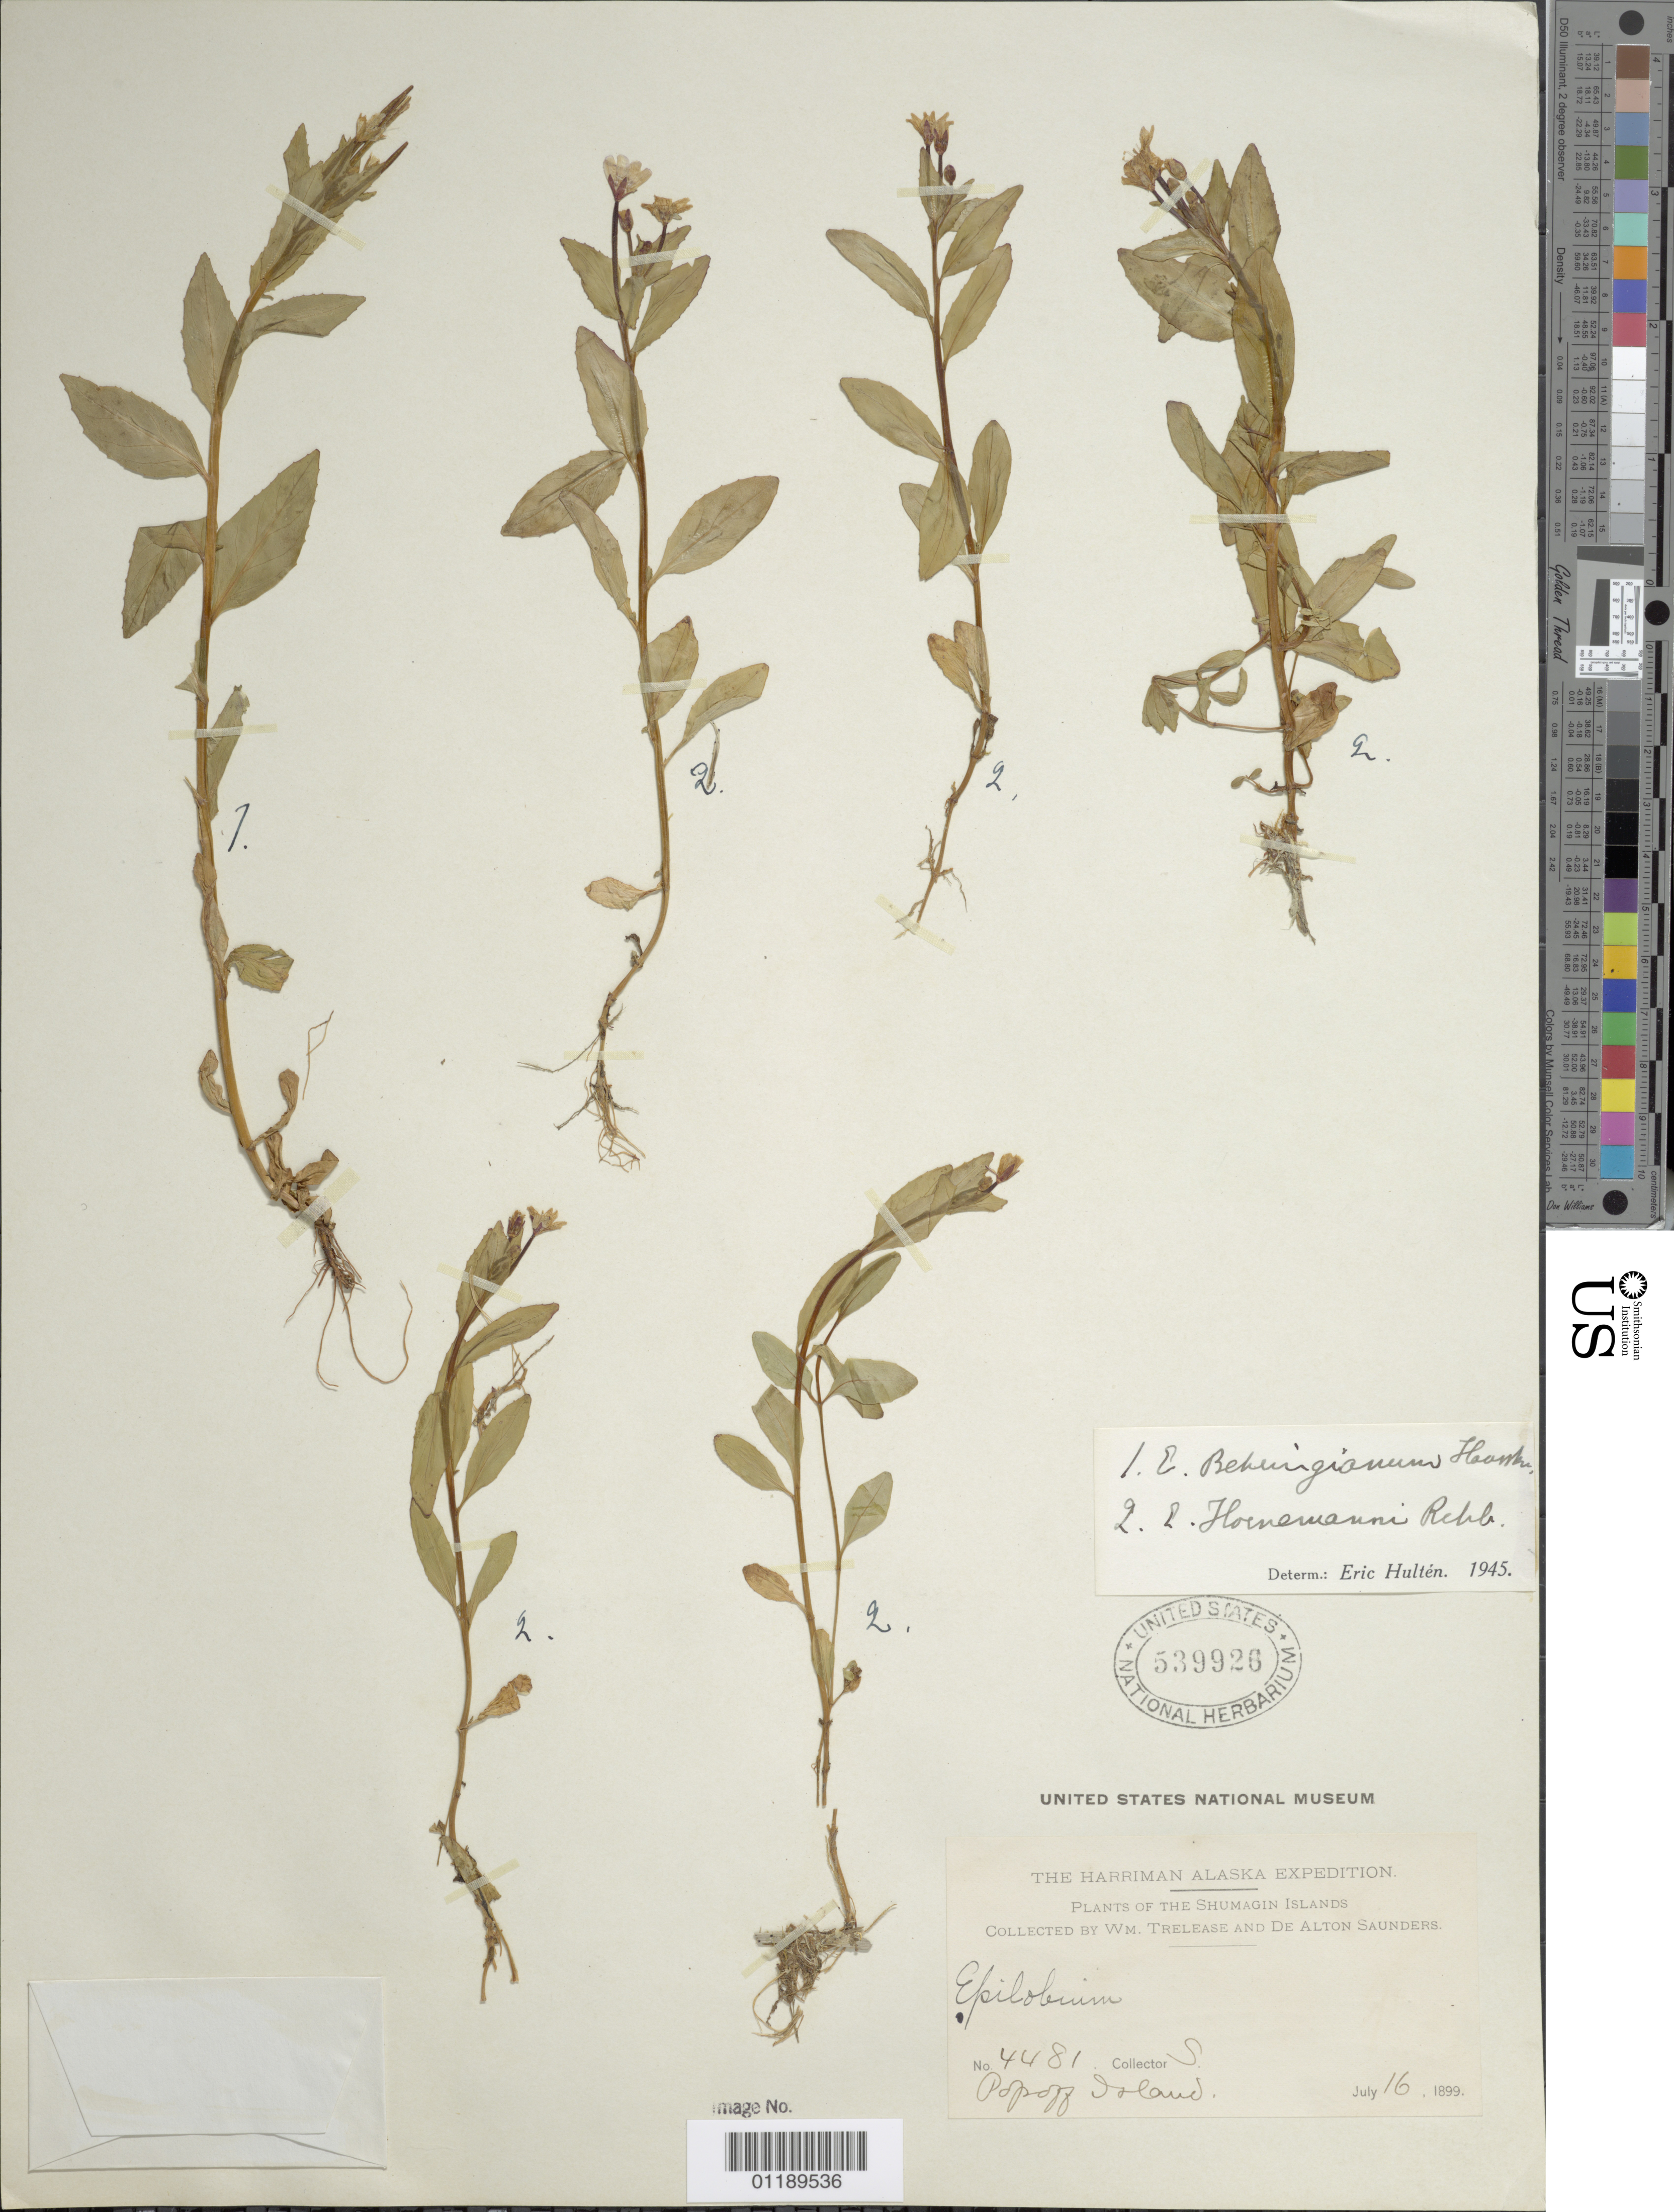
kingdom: Plantae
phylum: Tracheophyta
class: Magnoliopsida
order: Myrtales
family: Onagraceae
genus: Epilobium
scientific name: Epilobium hornemannii subsp. behringianum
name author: (Hausskn.) Hoch & P.H. Raven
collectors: W. Trelease & D. Saunders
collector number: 4481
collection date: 1899-07-16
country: United States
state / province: Alaska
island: Popof Island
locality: Popof Island, Shumagin Islands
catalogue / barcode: US 539926